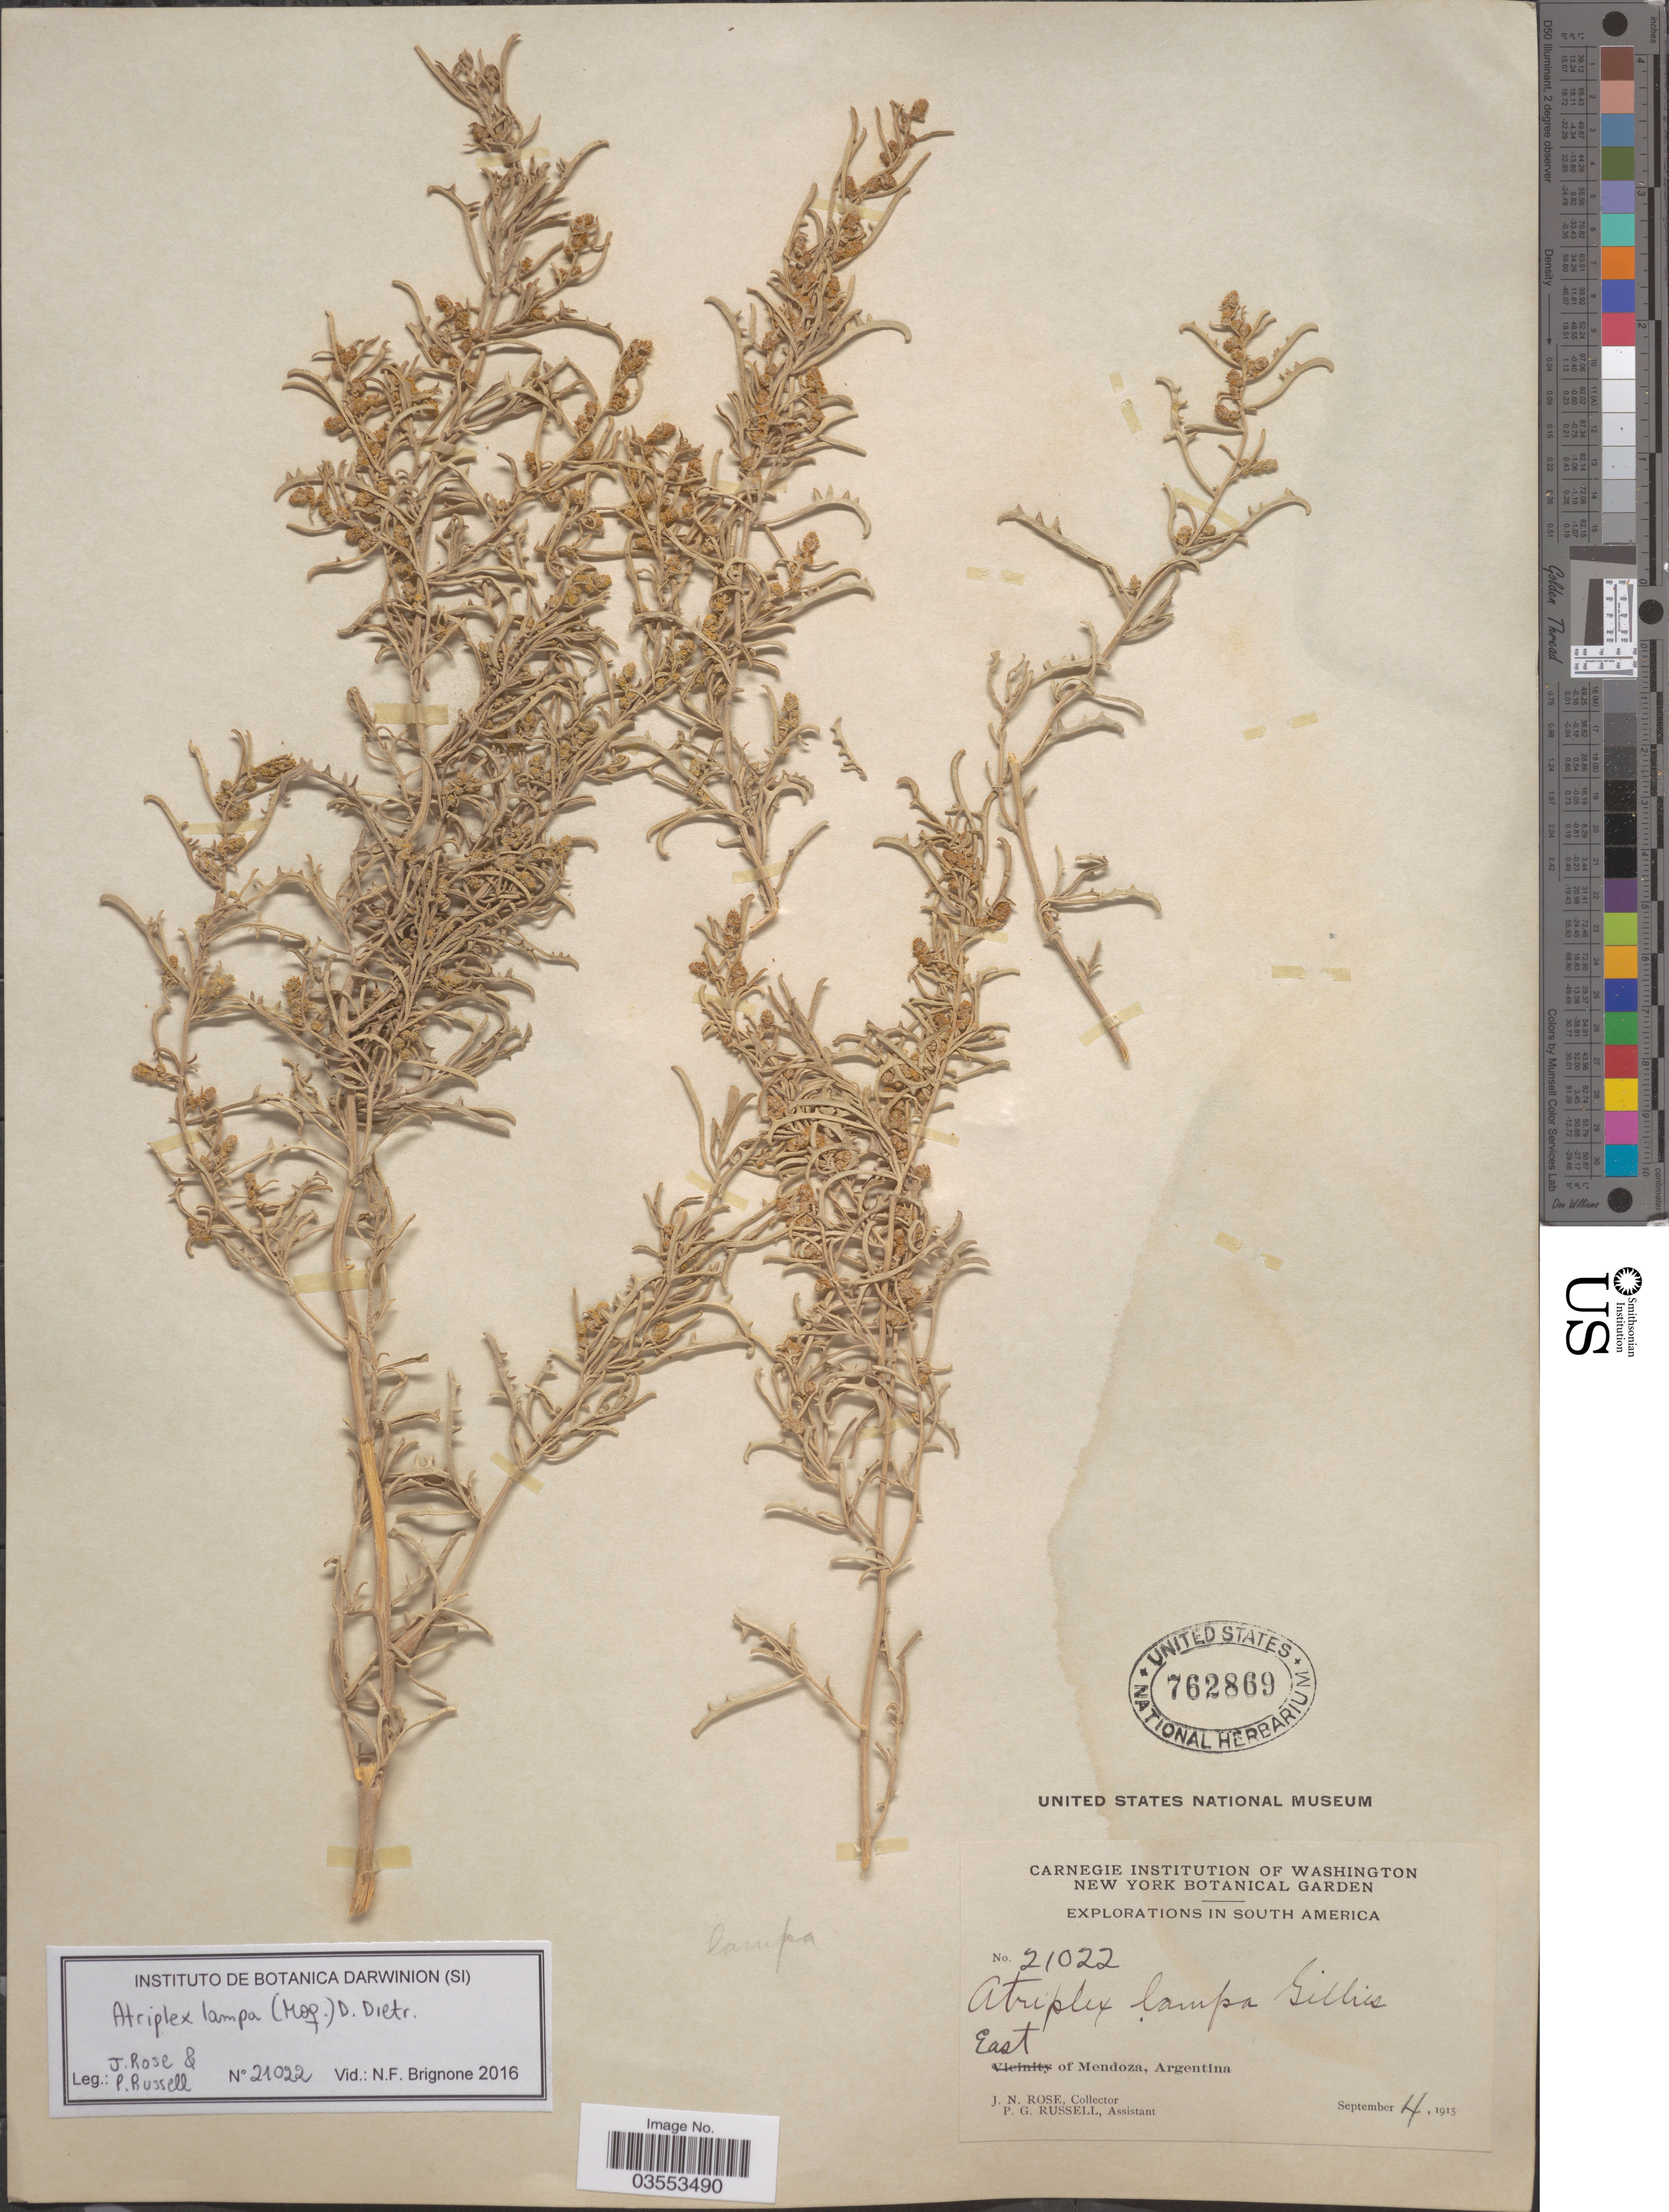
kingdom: Plantae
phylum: Tracheophyta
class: Magnoliopsida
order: Caryophyllales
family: Amaranthaceae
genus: Atriplex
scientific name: Atriplex lampa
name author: (Moq.) Gillies ex D. Dietr.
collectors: J. N. Rose & P. G. Russell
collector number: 21022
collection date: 1915-09-04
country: Argentina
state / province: Mendoza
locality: East of Mendoza.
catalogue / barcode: US 762869